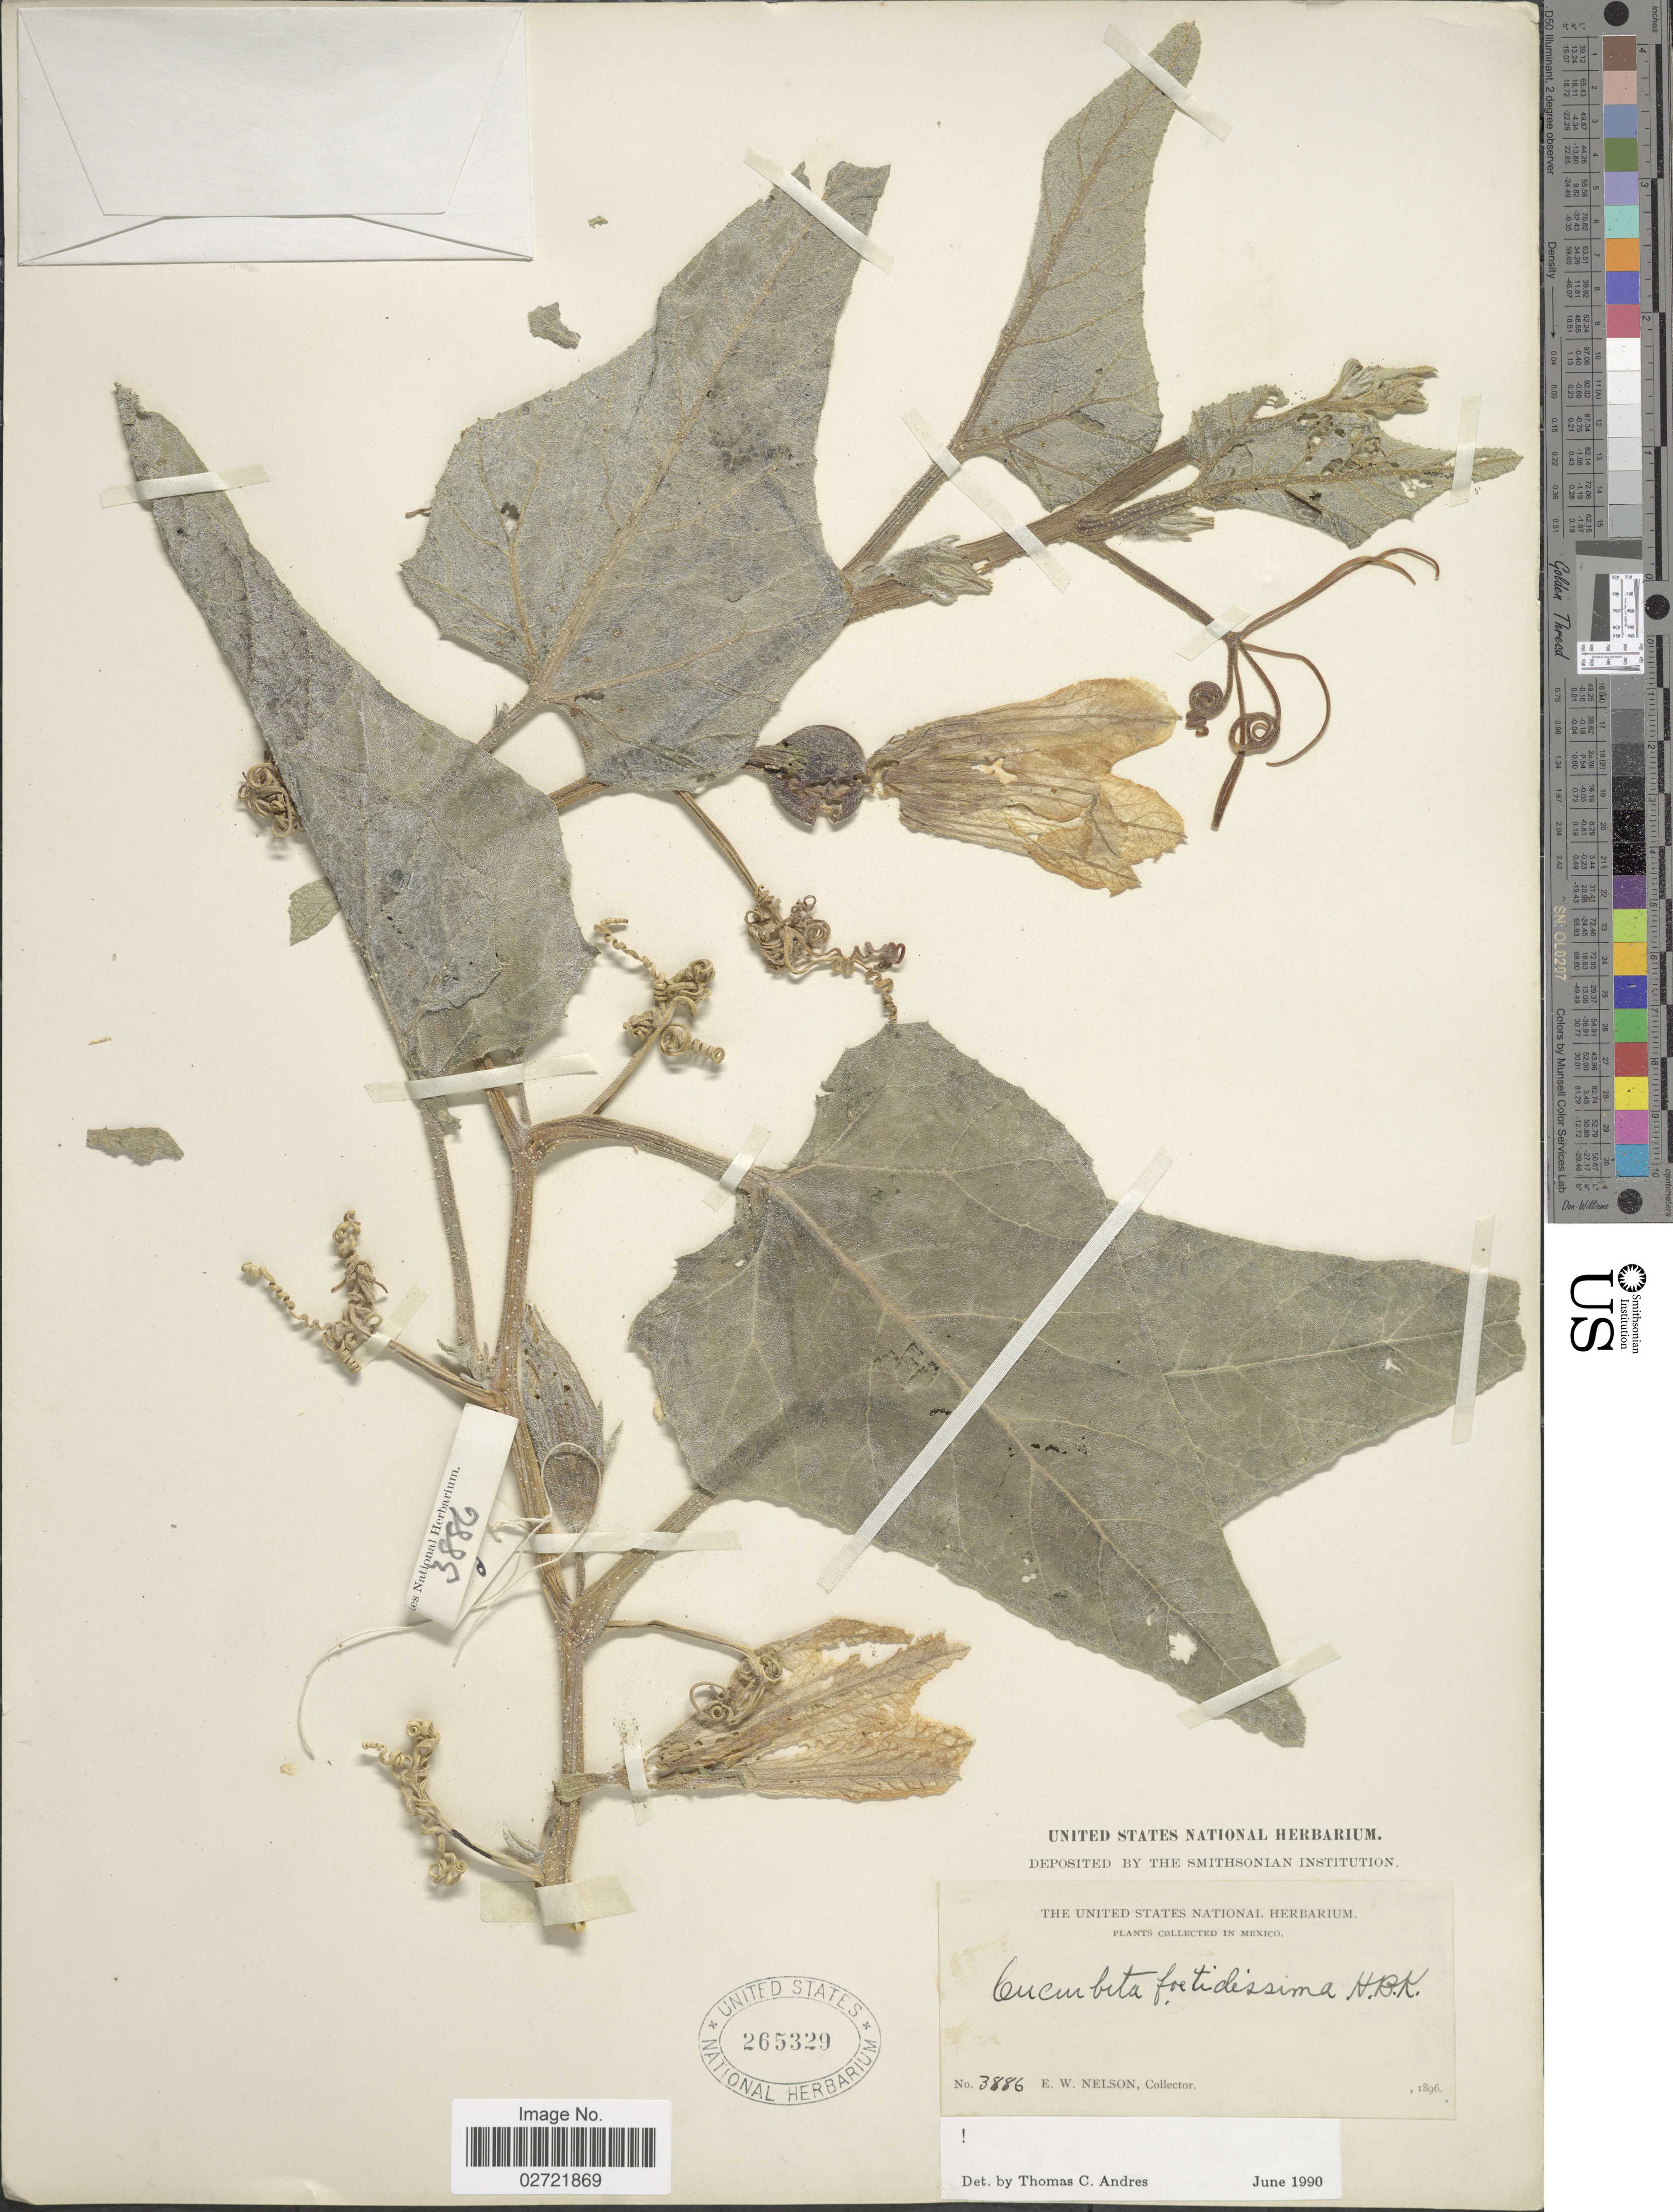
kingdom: Plantae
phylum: Tracheophyta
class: Magnoliopsida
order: Cucurbitales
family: Cucurbitaceae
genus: Cucurbita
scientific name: Cucurbita foetidissima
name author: Kunth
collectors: E. W. Nelson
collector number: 3886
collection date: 1896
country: Mexico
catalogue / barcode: US 265329